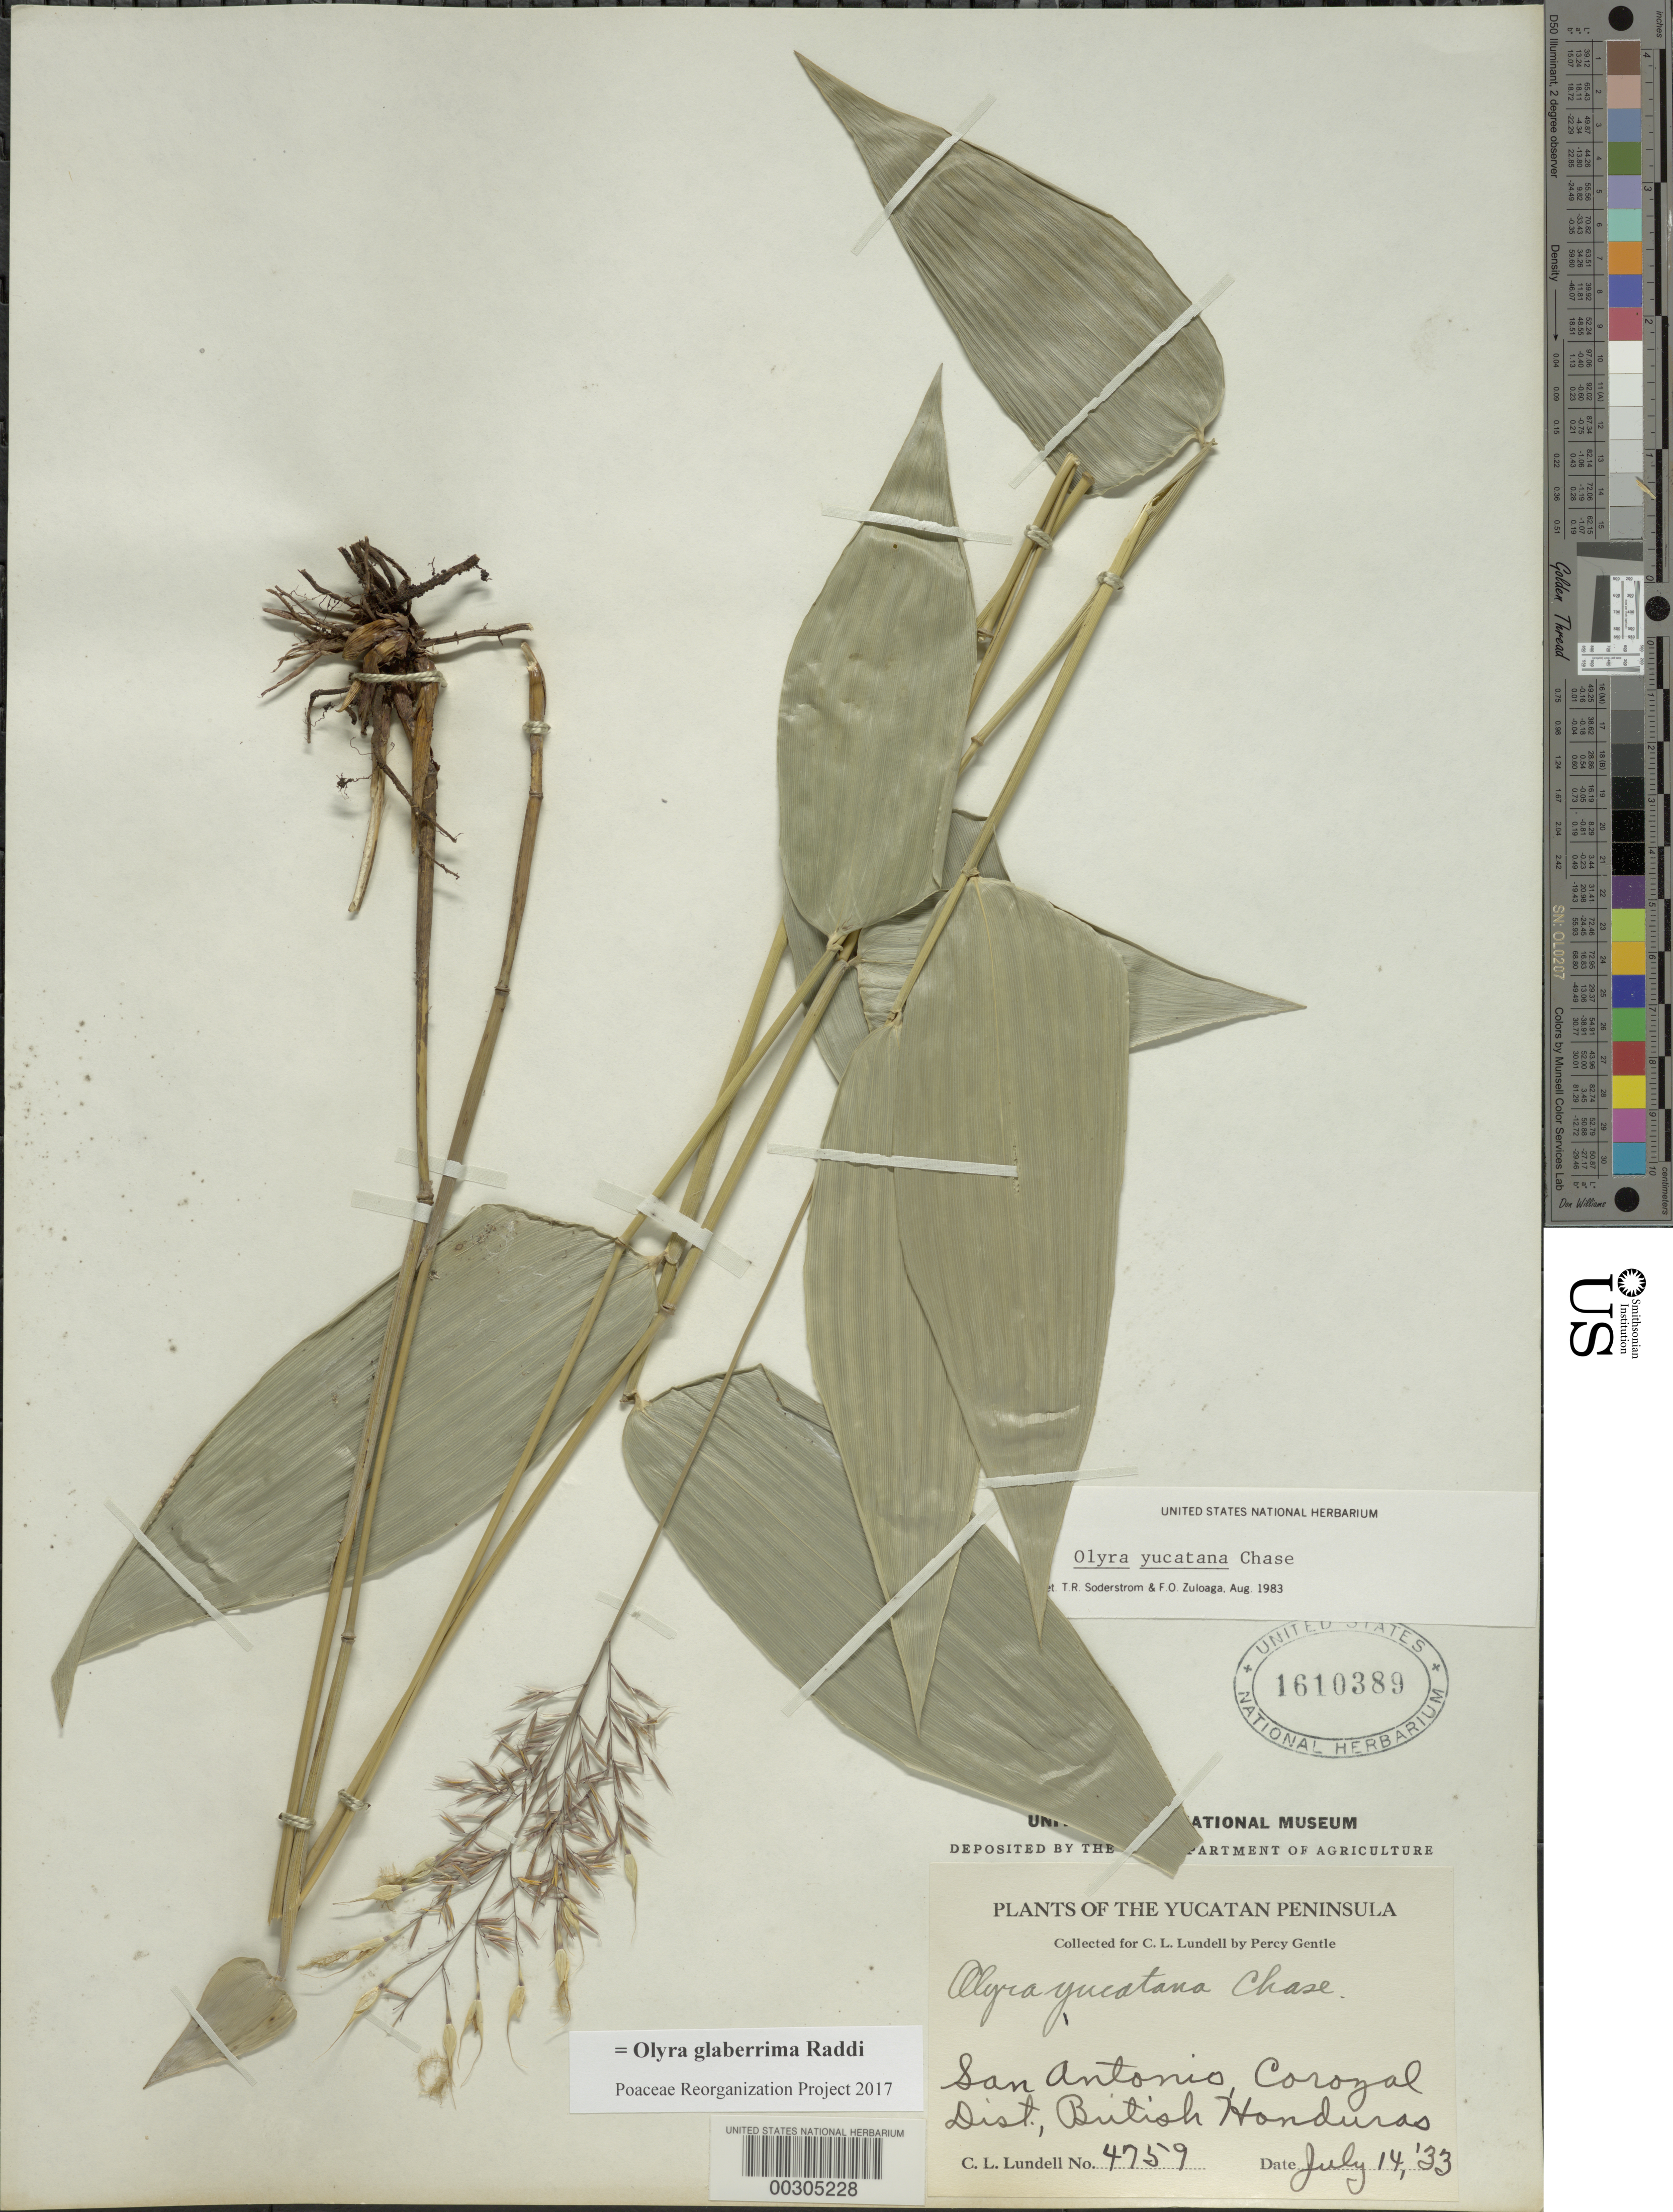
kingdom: Plantae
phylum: Tracheophyta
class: Liliopsida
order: Poales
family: Poaceae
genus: Olyra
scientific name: Olyra glaberrima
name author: Raddi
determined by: Poaceae Reorganization Project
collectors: P. H. Gentle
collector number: C L Lundell 4759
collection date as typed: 14 Jul 1933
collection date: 1933-07-14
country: Belize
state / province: Corozal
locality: San Antonio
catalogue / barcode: US 1610389